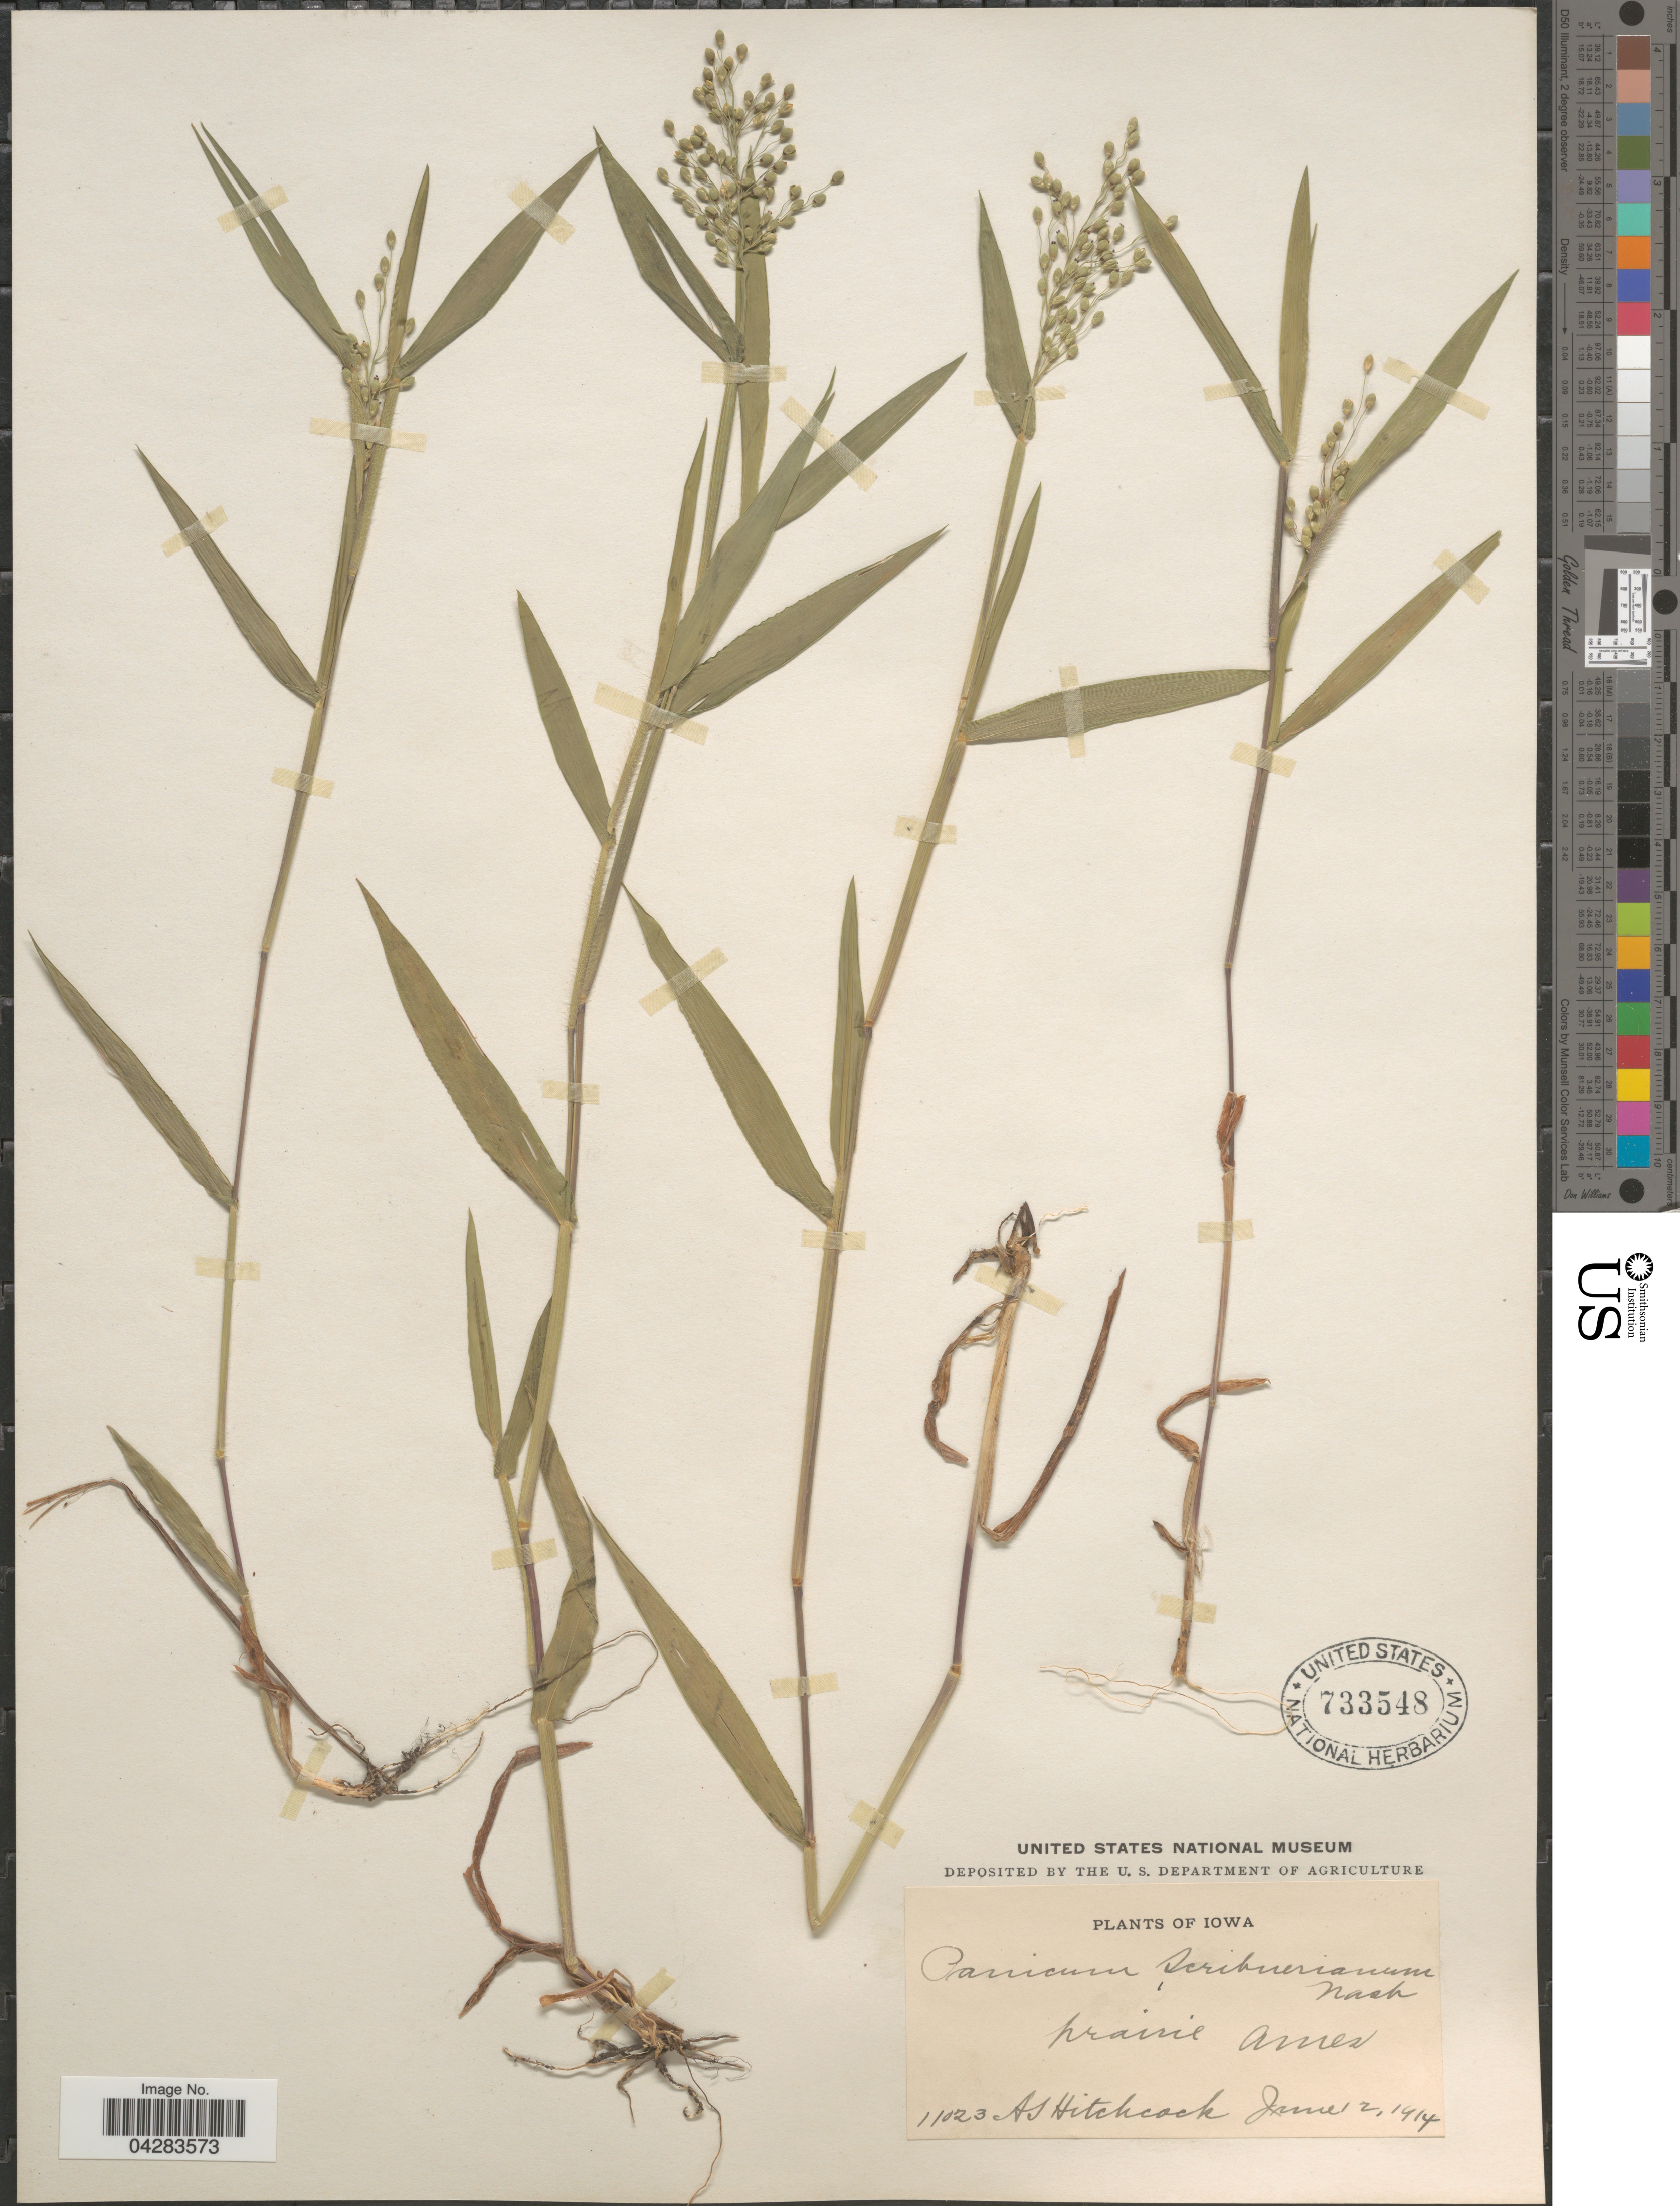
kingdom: Plantae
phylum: Tracheophyta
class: Liliopsida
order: Poales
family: Poaceae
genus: Dichanthelium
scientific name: Dichanthelium oligosanthes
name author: (Schult.) Gould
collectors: A. S. Hitchcock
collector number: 11023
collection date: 1914-06-12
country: United States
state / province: Iowa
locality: Ames.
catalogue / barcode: US 733548